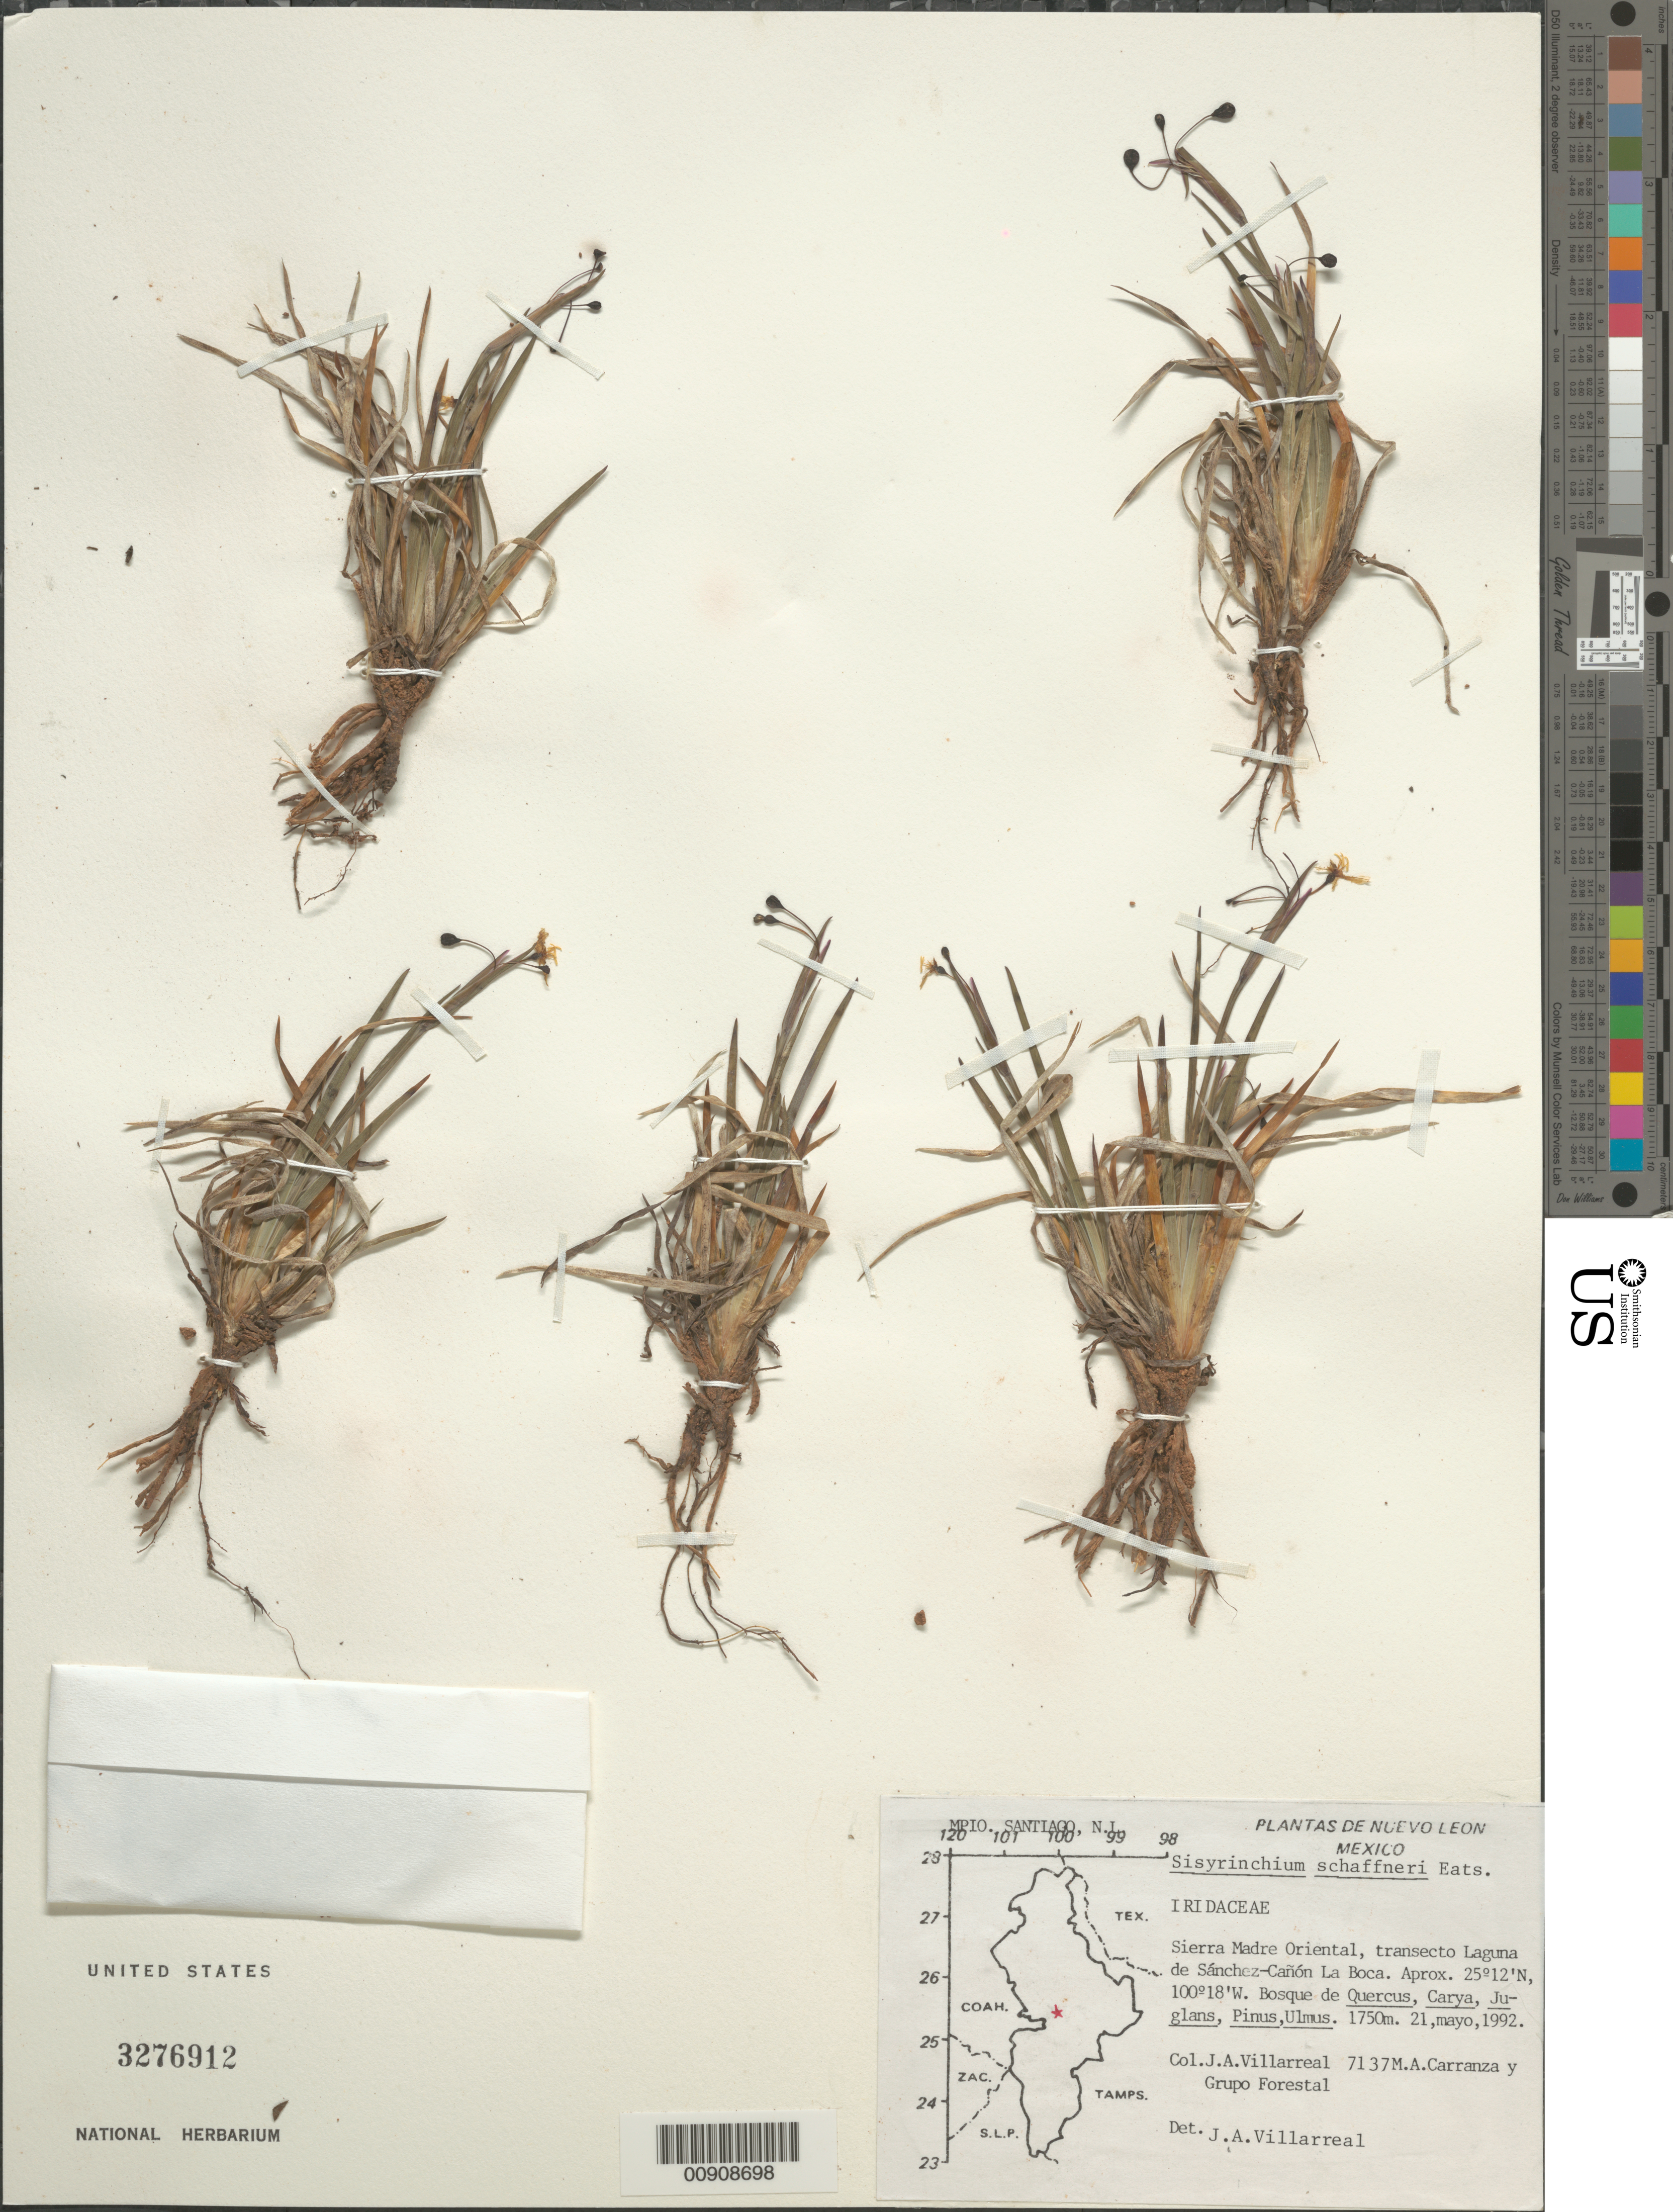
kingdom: Plantae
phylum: Tracheophyta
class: Liliopsida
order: Asparagales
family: Iridaceae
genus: Sisyrinchium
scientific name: Sisyrinchium schaffneri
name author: S. Watson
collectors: J. Villarreal, M. A. Carranza & Grupo De Bot. Forestal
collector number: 7137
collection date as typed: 21 May 1992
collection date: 1992-05-21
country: Mexico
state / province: Nuevo León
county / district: Santiago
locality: Sierra Madre Oriental, transecto Laguna de Sánchez-Cañon La Boca.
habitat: Bosque de Quercus, Carya, Juglans, Pinus, Ulmus.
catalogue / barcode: US 3276912